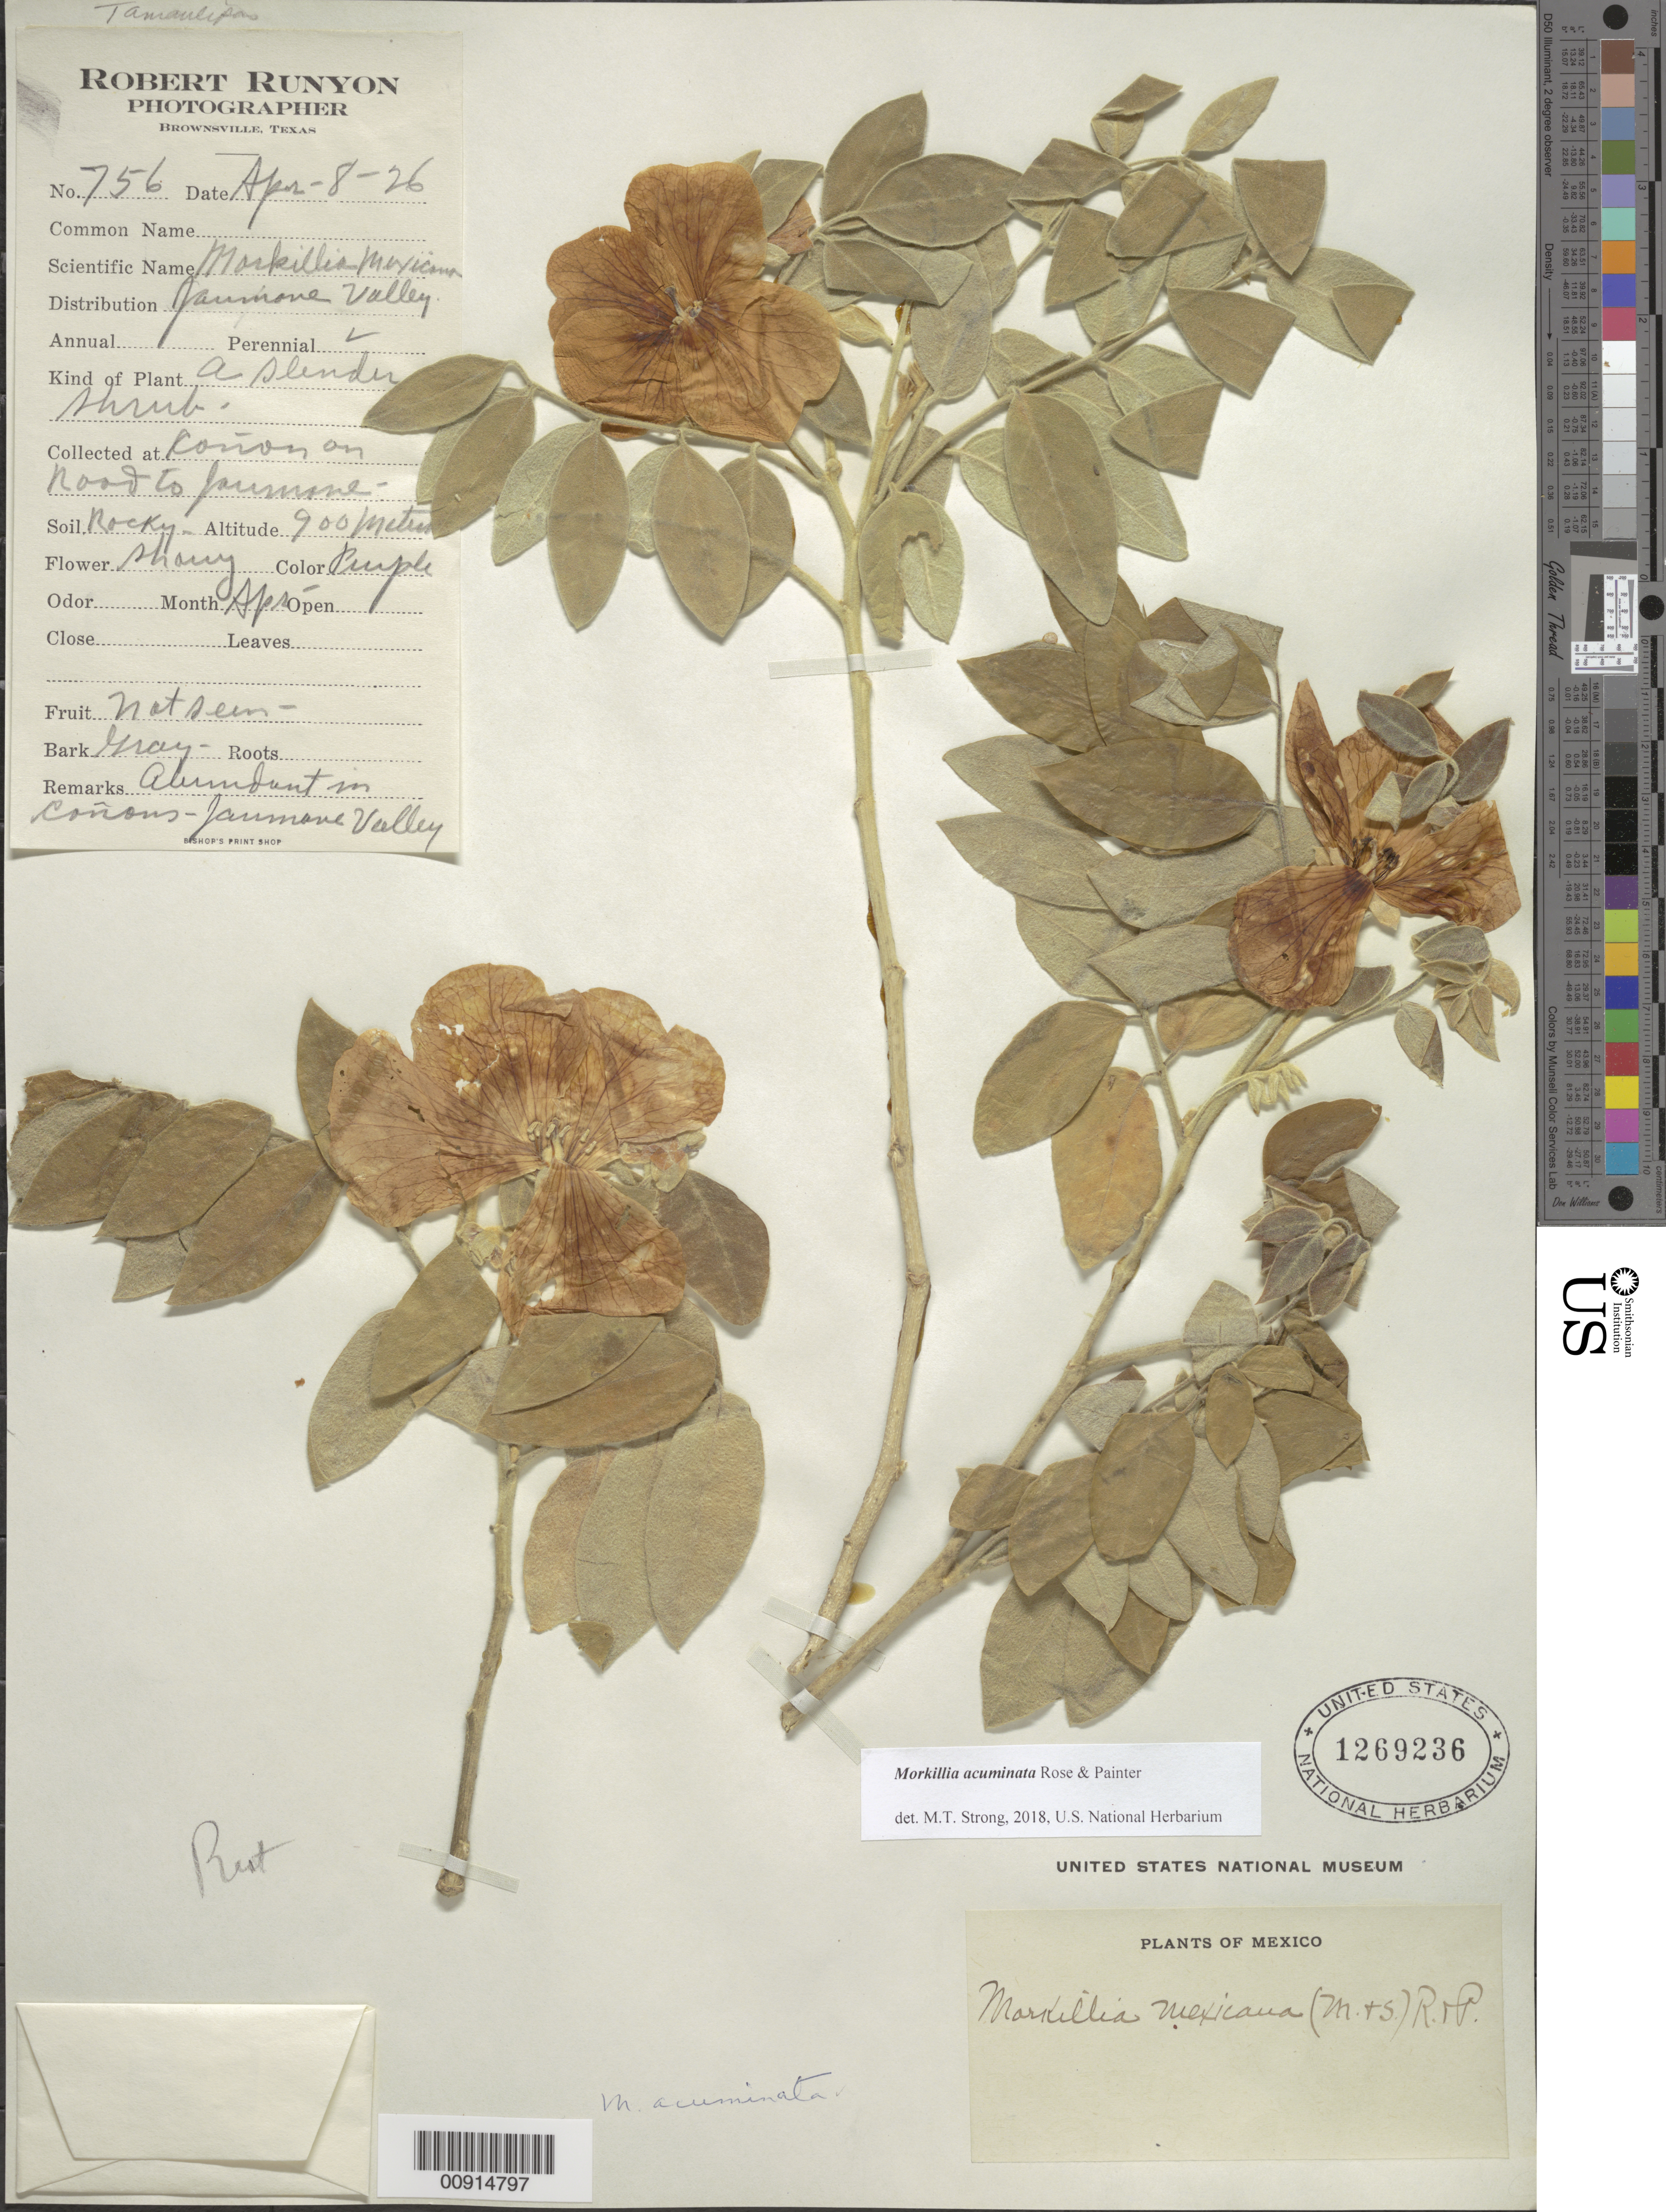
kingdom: Plantae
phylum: Tracheophyta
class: Magnoliopsida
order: Zygophyllales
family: Zygophyllaceae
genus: Morkillia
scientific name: Morkillia acuminata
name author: Rose & J.H. Painter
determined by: Strong, Mark T., (BOT), Smithsonian Institution - National Museum of Natural History (UNITED STATES)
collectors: R. Runyon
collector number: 756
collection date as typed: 08 Apr 1926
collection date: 1926-04-08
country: Mexico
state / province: Tamaulipas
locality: Cañon on road to Jaumave.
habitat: Soil rocky.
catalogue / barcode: US 1269236